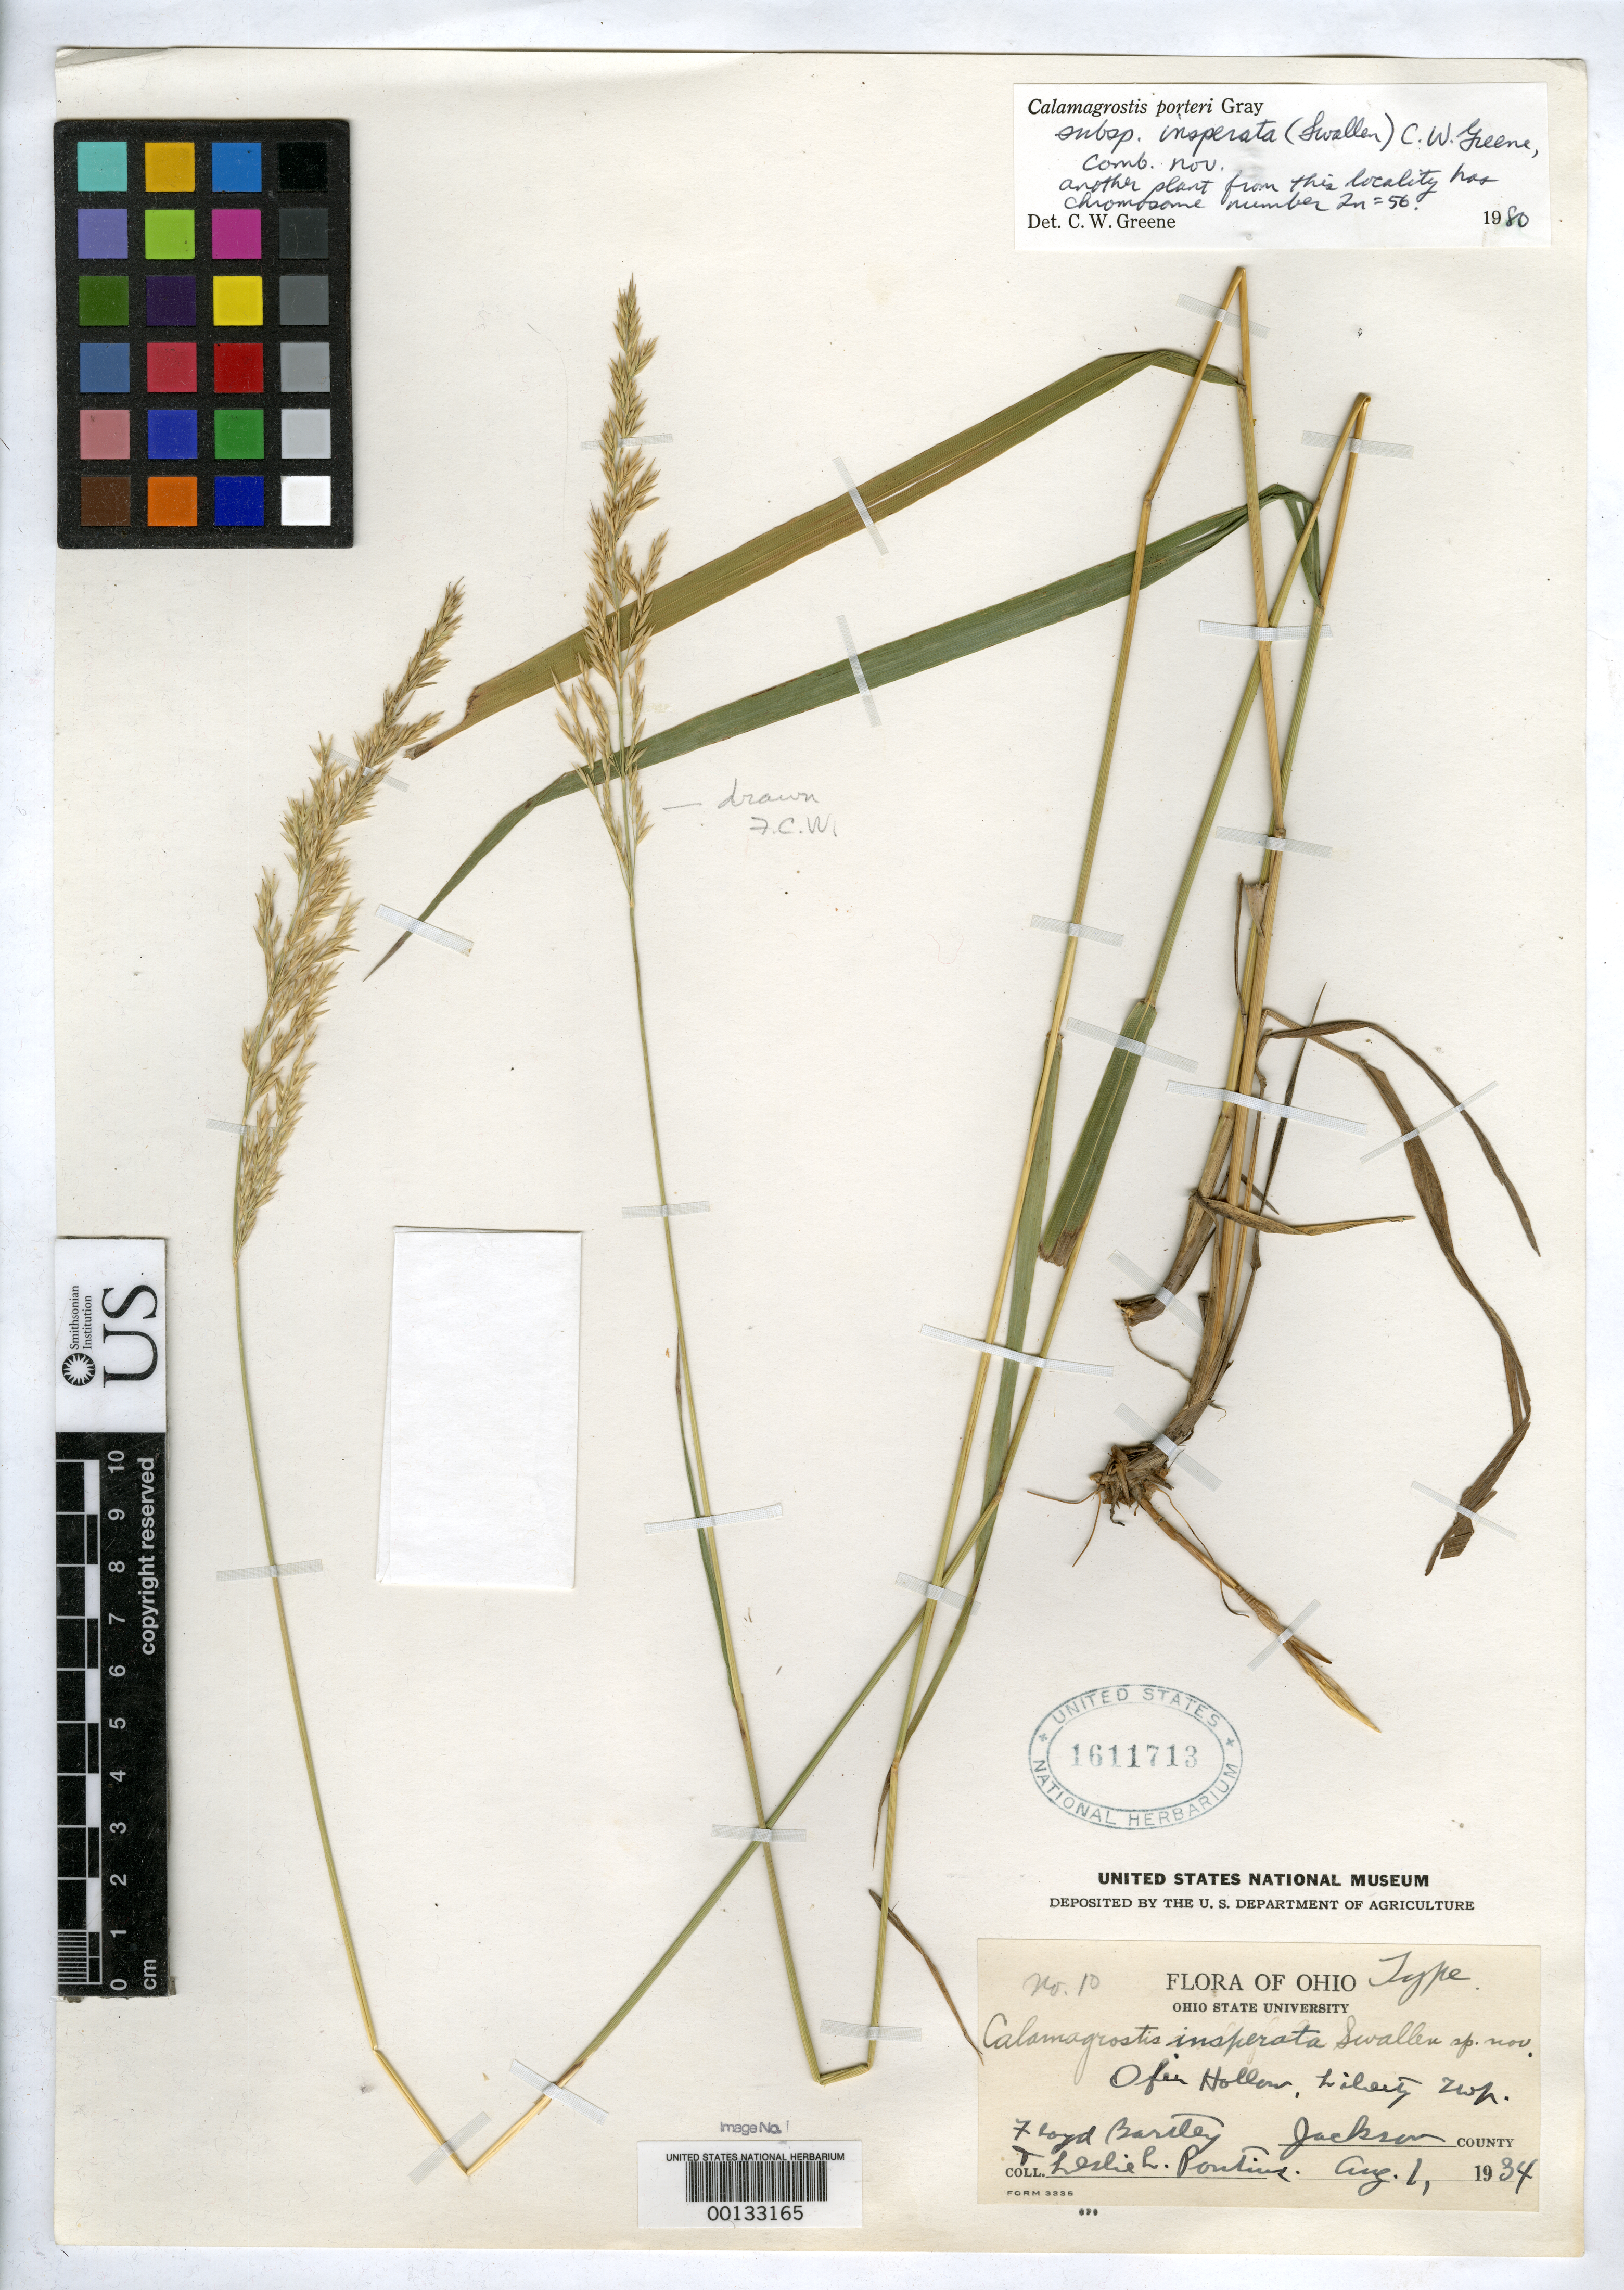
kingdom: Plantae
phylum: Tracheophyta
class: Liliopsida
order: Poales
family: Poaceae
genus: Calamagrostis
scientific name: Calamagrostis insperata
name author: Swallen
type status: Holotype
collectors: L. Pontius & F. Bartley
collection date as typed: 01 Aug 1934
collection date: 1934-08-01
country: United States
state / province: Ohio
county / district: Jackson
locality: Ofer Hollow, Liberty township.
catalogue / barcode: US 1611713